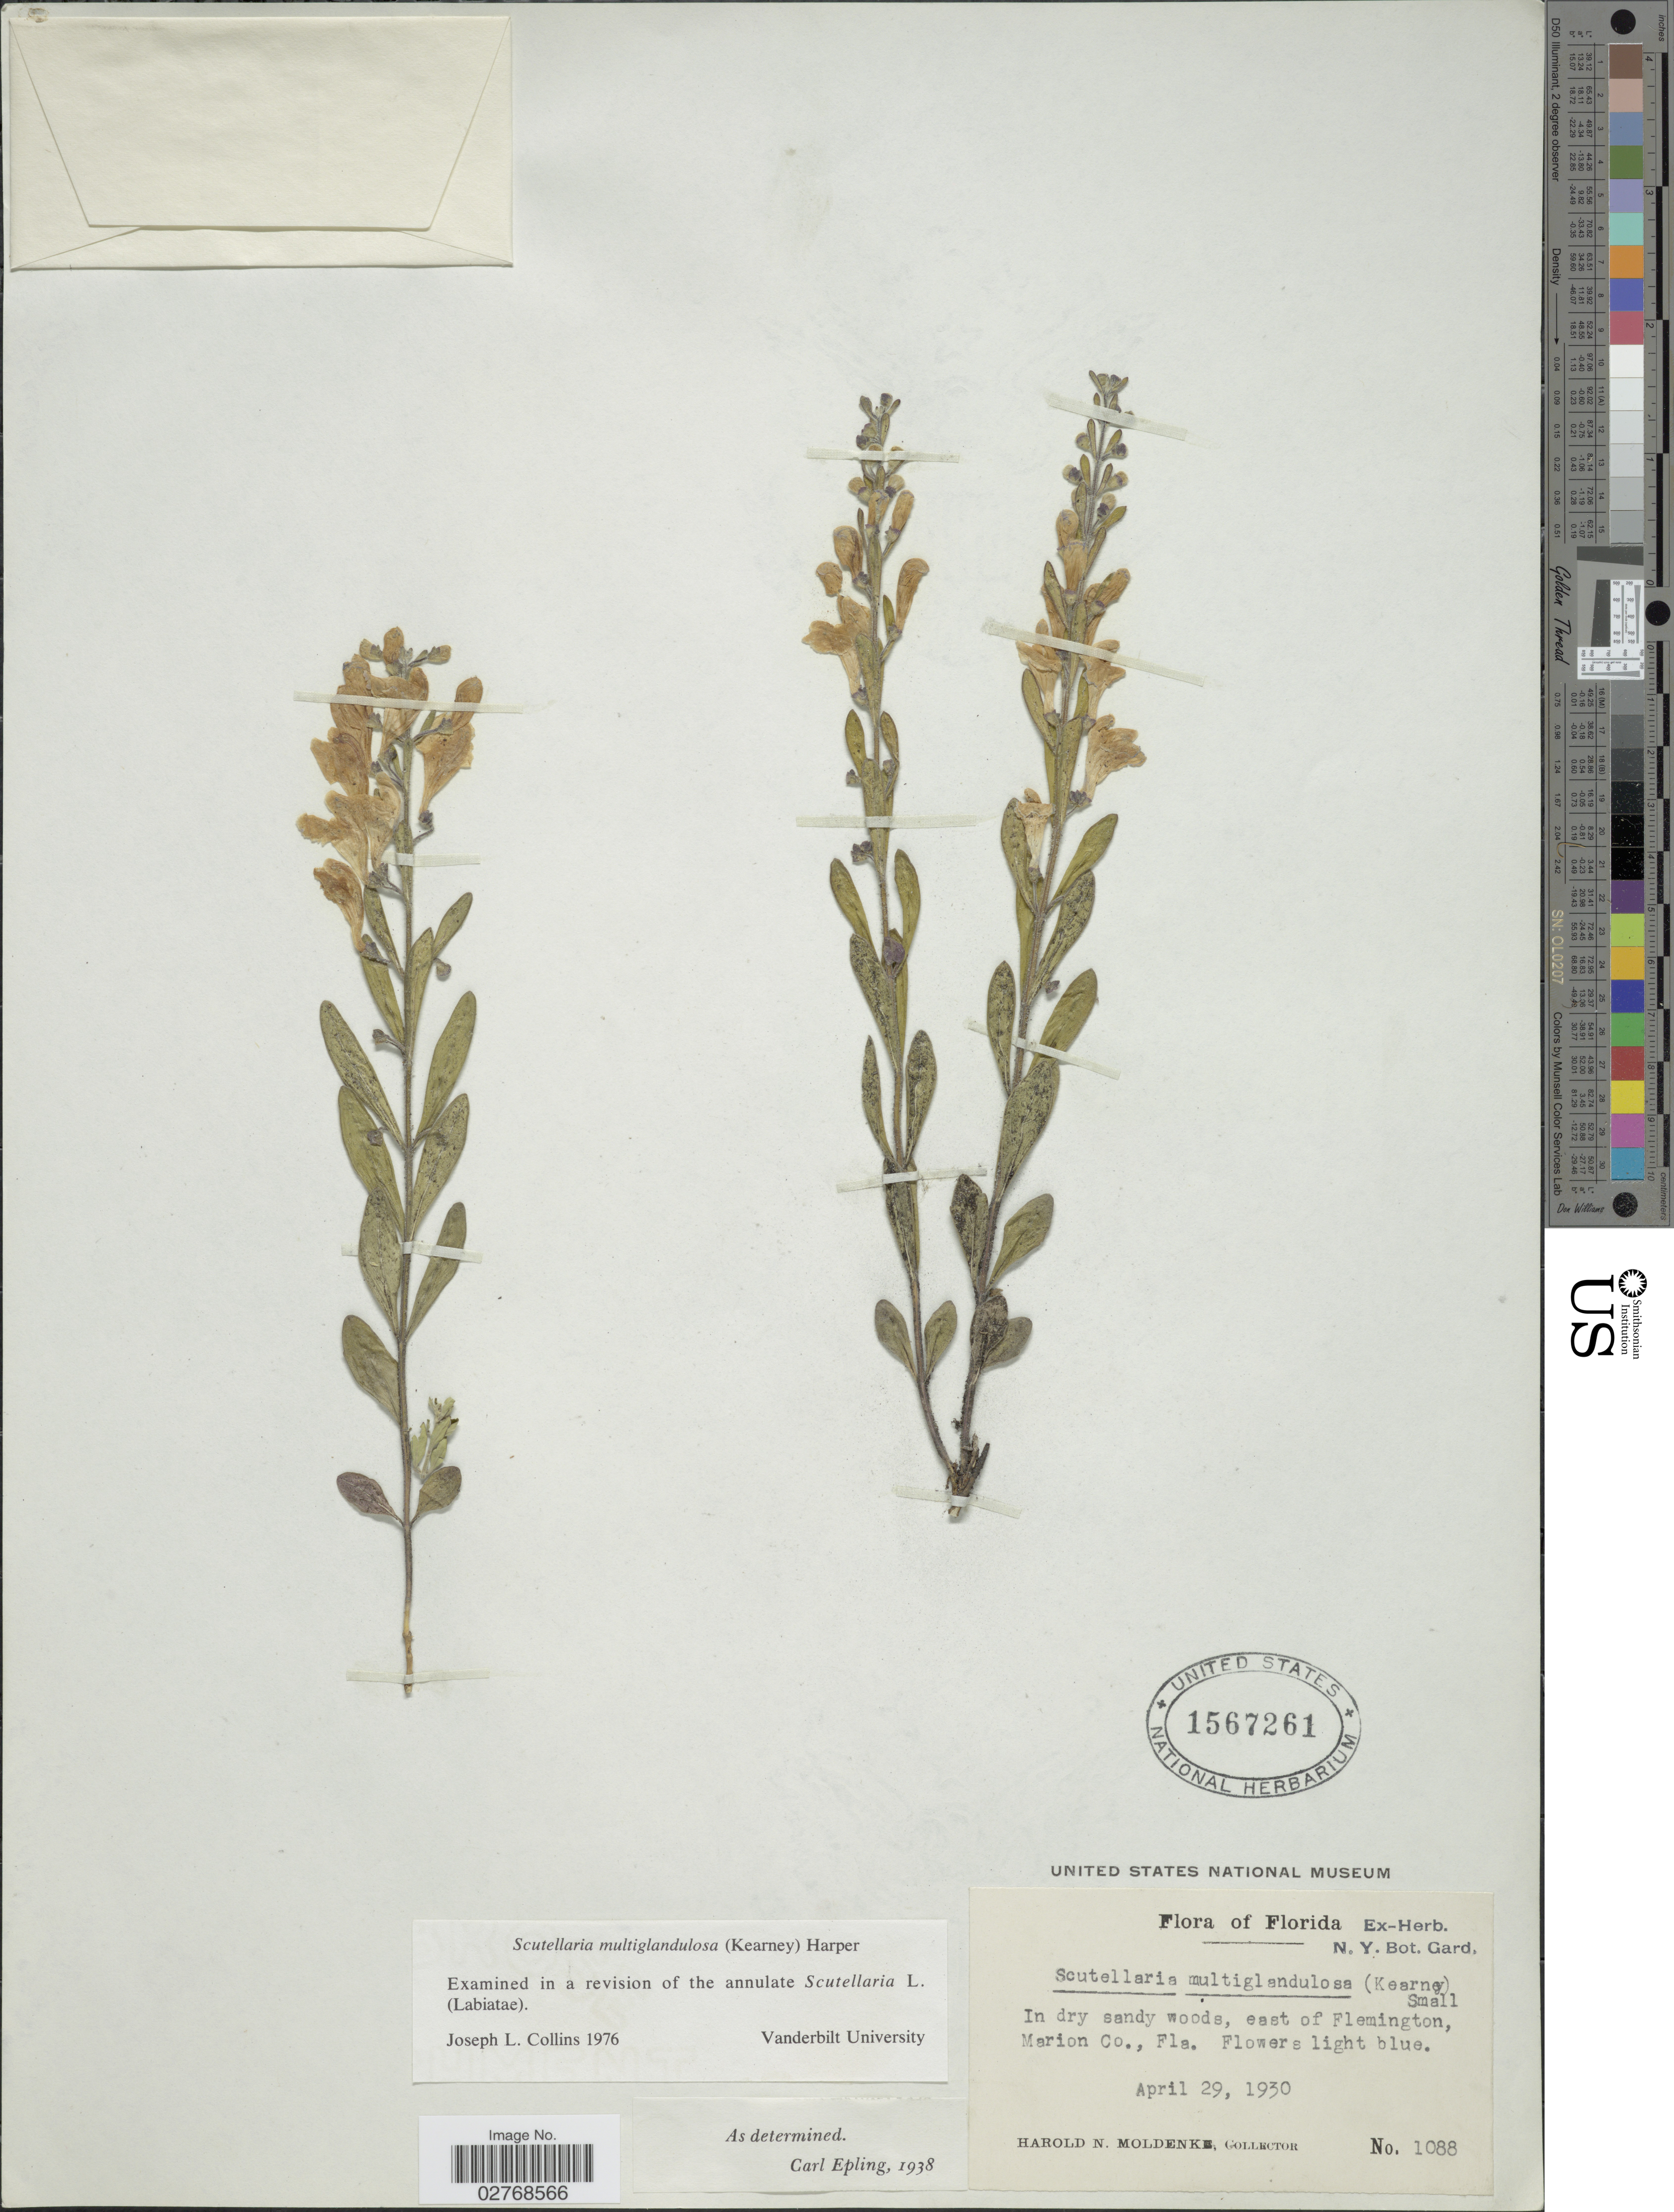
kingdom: Plantae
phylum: Tracheophyta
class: Magnoliopsida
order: Lamiales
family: Lamiaceae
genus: Scutellaria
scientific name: Scutellaria multiglandulosa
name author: (Kearney) Small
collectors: H. N. Moldenke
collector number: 1088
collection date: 1930-04-29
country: United States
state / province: Florida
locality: East of Flemington, Marion Co.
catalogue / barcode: US 1567261